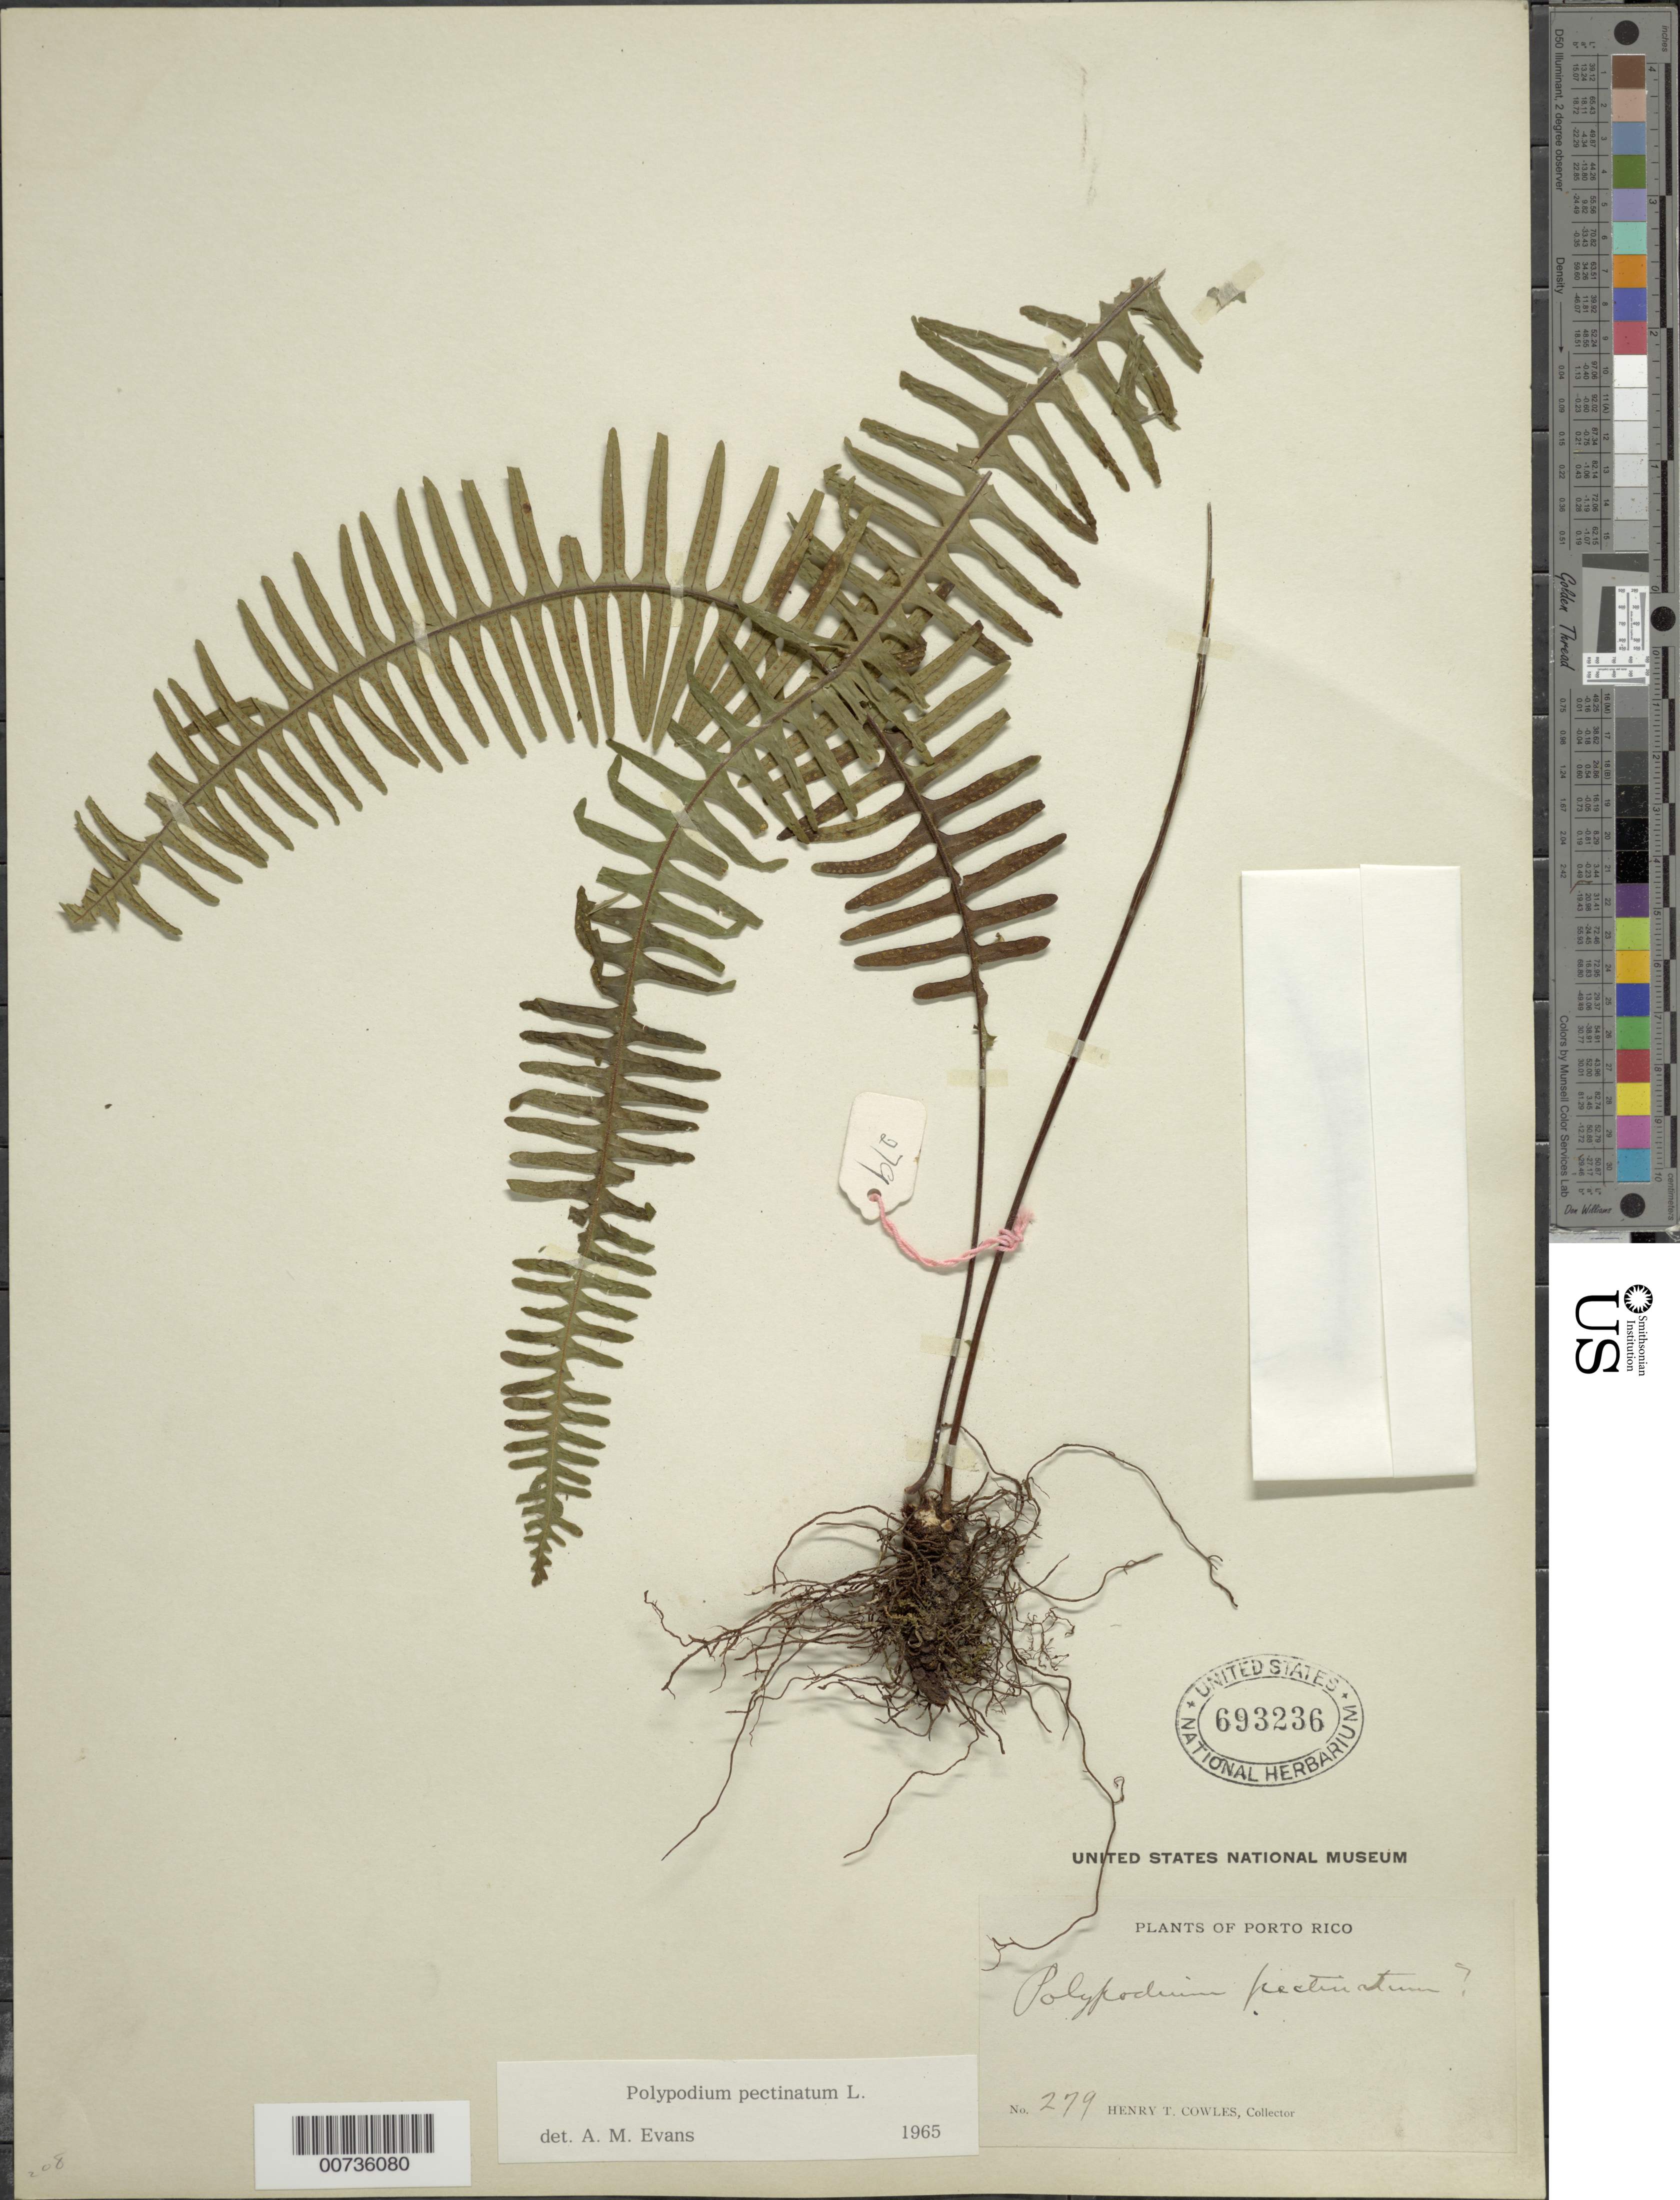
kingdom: Plantae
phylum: Tracheophyta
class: Polypodiopsida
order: Polypodiales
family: Polypodiaceae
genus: Pecluma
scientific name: Pecluma pectinata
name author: (L.) M.G. Price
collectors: H. Cowles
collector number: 279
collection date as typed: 1911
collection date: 1911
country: Puerto Rico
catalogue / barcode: US 693236